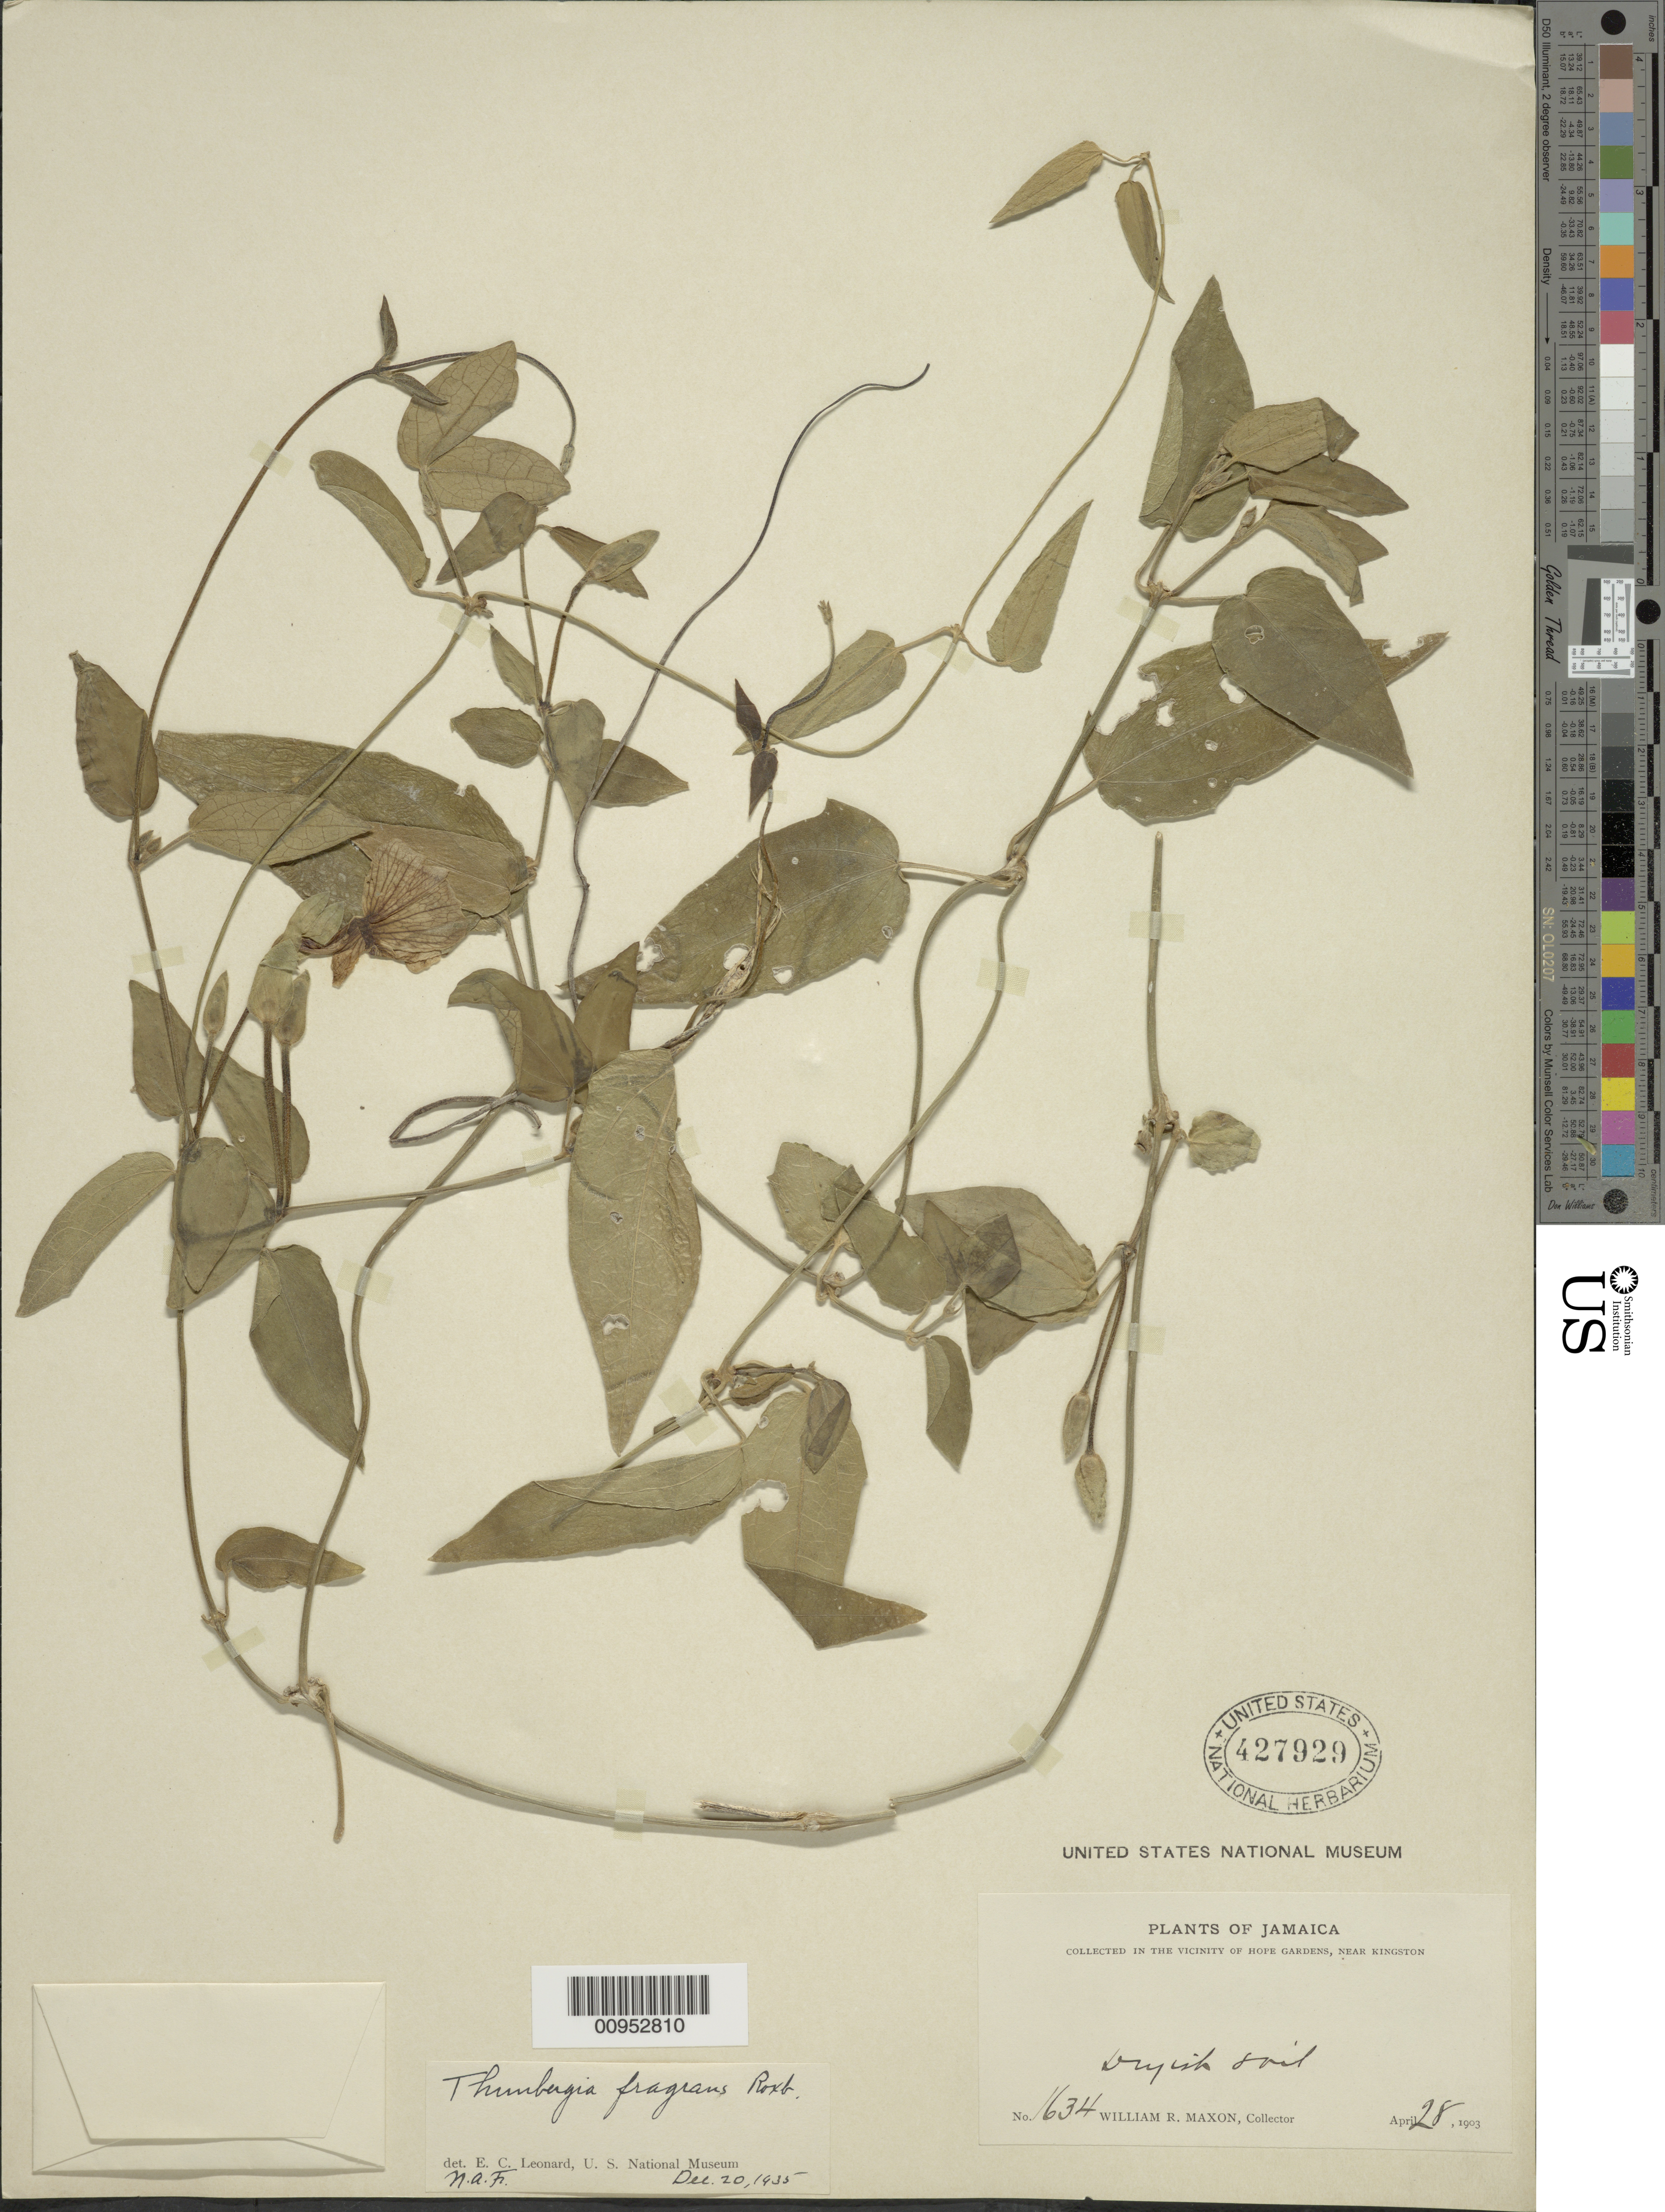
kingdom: Plantae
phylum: Tracheophyta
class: Magnoliopsida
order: Lamiales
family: Acanthaceae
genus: Thunbergia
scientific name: Thunbergia fragrans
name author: Roxb.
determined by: Leonard, Emery C., (US)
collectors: W. Maxon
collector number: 1634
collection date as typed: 28 Apr 1903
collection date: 1903-04-28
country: Jamaica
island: Jamaica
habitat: Dryish soil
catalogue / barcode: US 427929